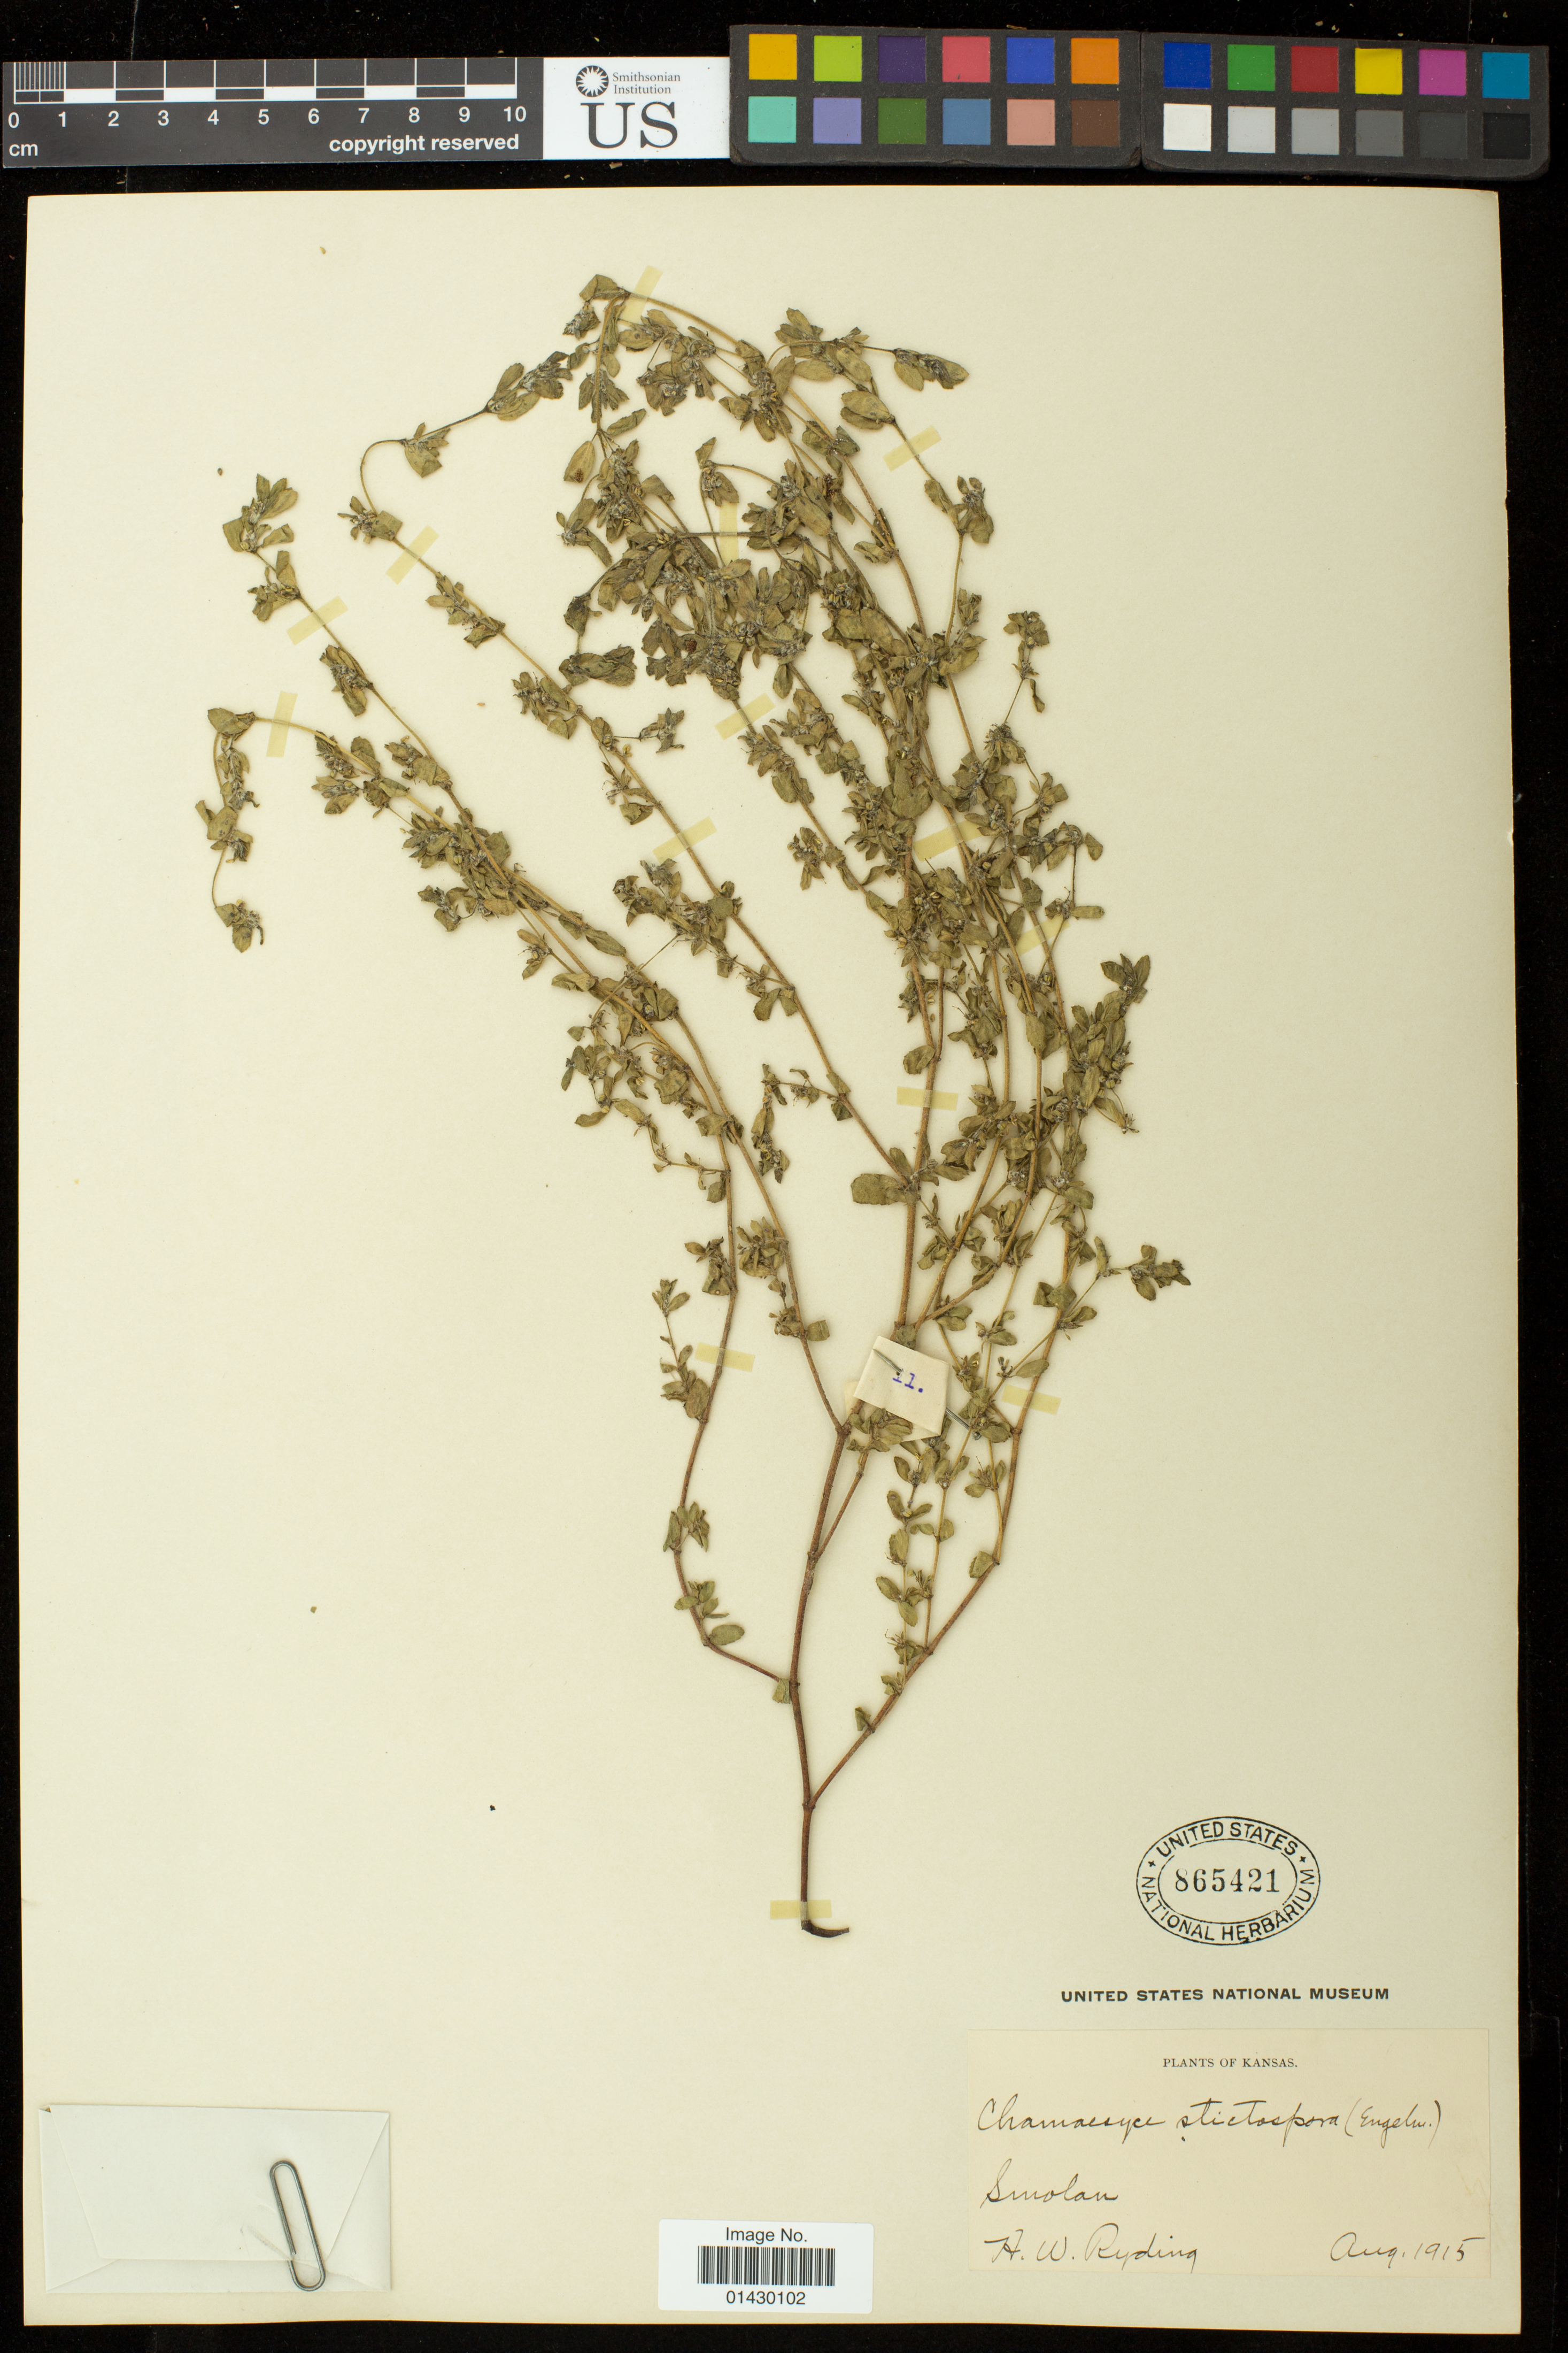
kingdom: Plantae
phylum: Tracheophyta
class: Magnoliopsida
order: Malpighiales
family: Euphorbiaceae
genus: Euphorbia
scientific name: Euphorbia stictospora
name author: Engelm.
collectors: H. Ryding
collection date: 1915-08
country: United States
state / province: Kansas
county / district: Saline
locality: Smolan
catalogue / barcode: US 865421